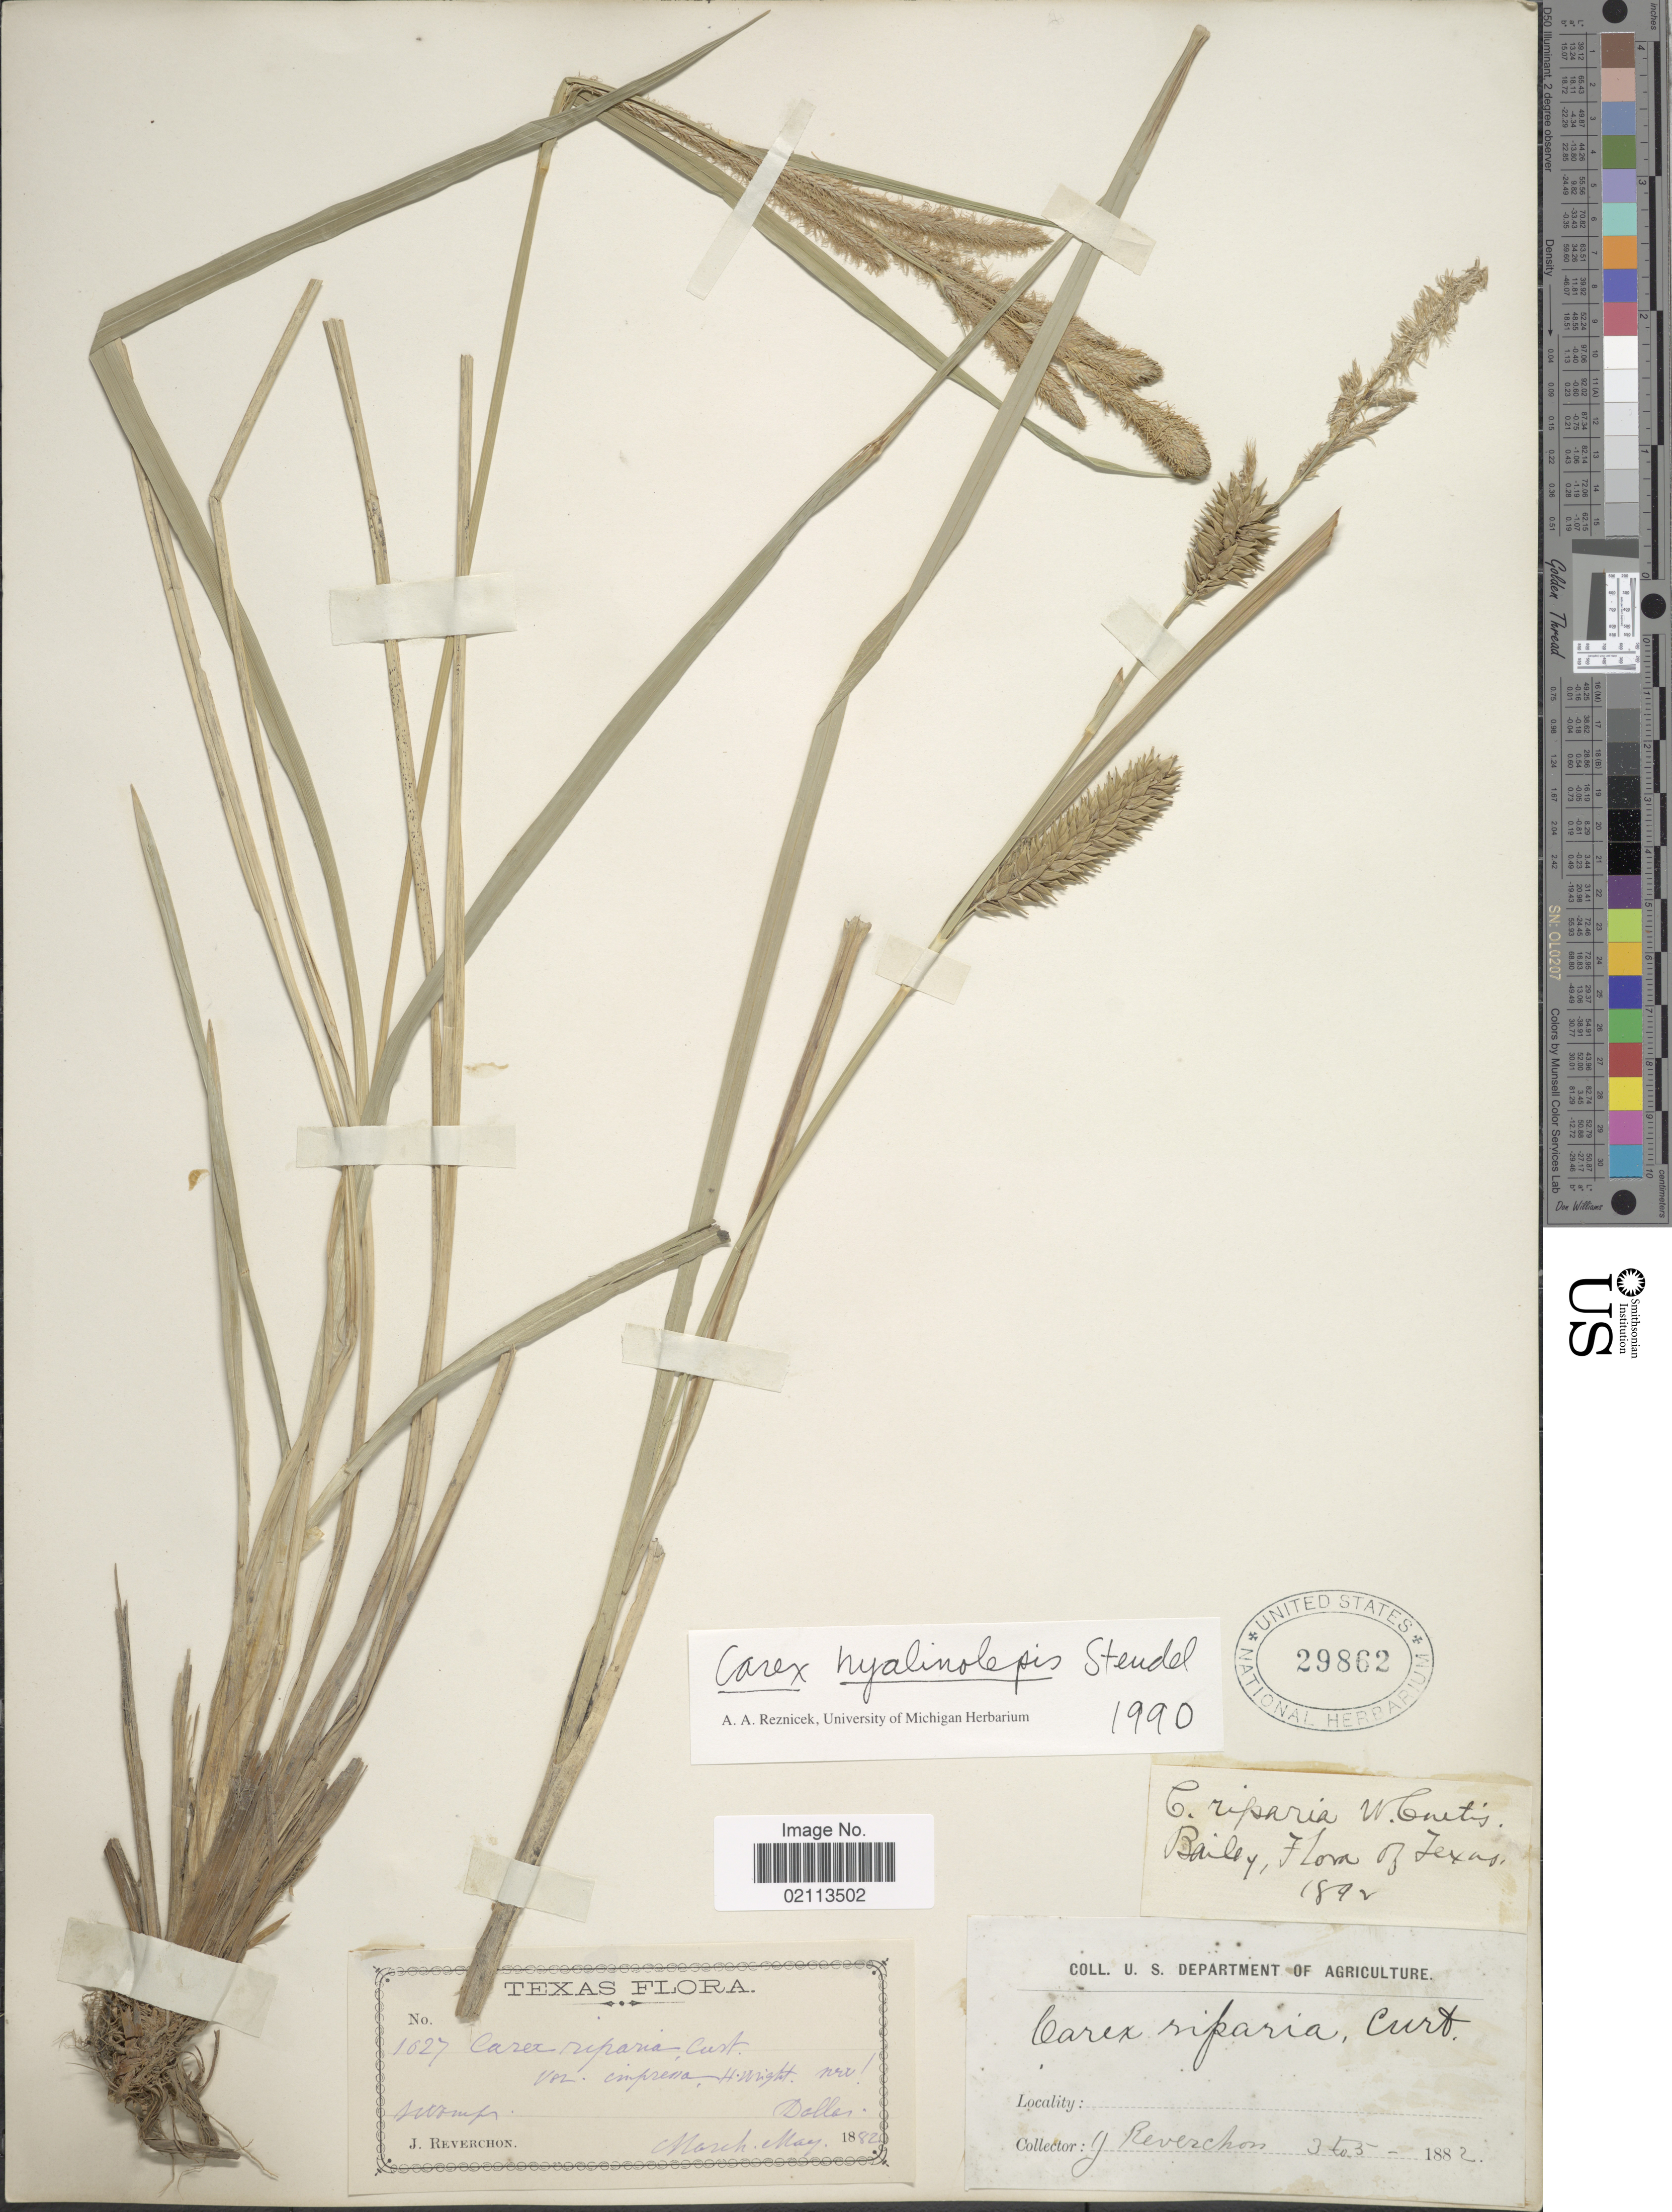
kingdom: Plantae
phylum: Tracheophyta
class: Liliopsida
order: Poales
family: Cyperaceae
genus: Carex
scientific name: Carex hyalinolepis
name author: Steud.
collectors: J. Reverchon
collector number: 1027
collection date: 1882-03/1882-05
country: United States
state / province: Texas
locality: Swamps, Dallas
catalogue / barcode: US 29862